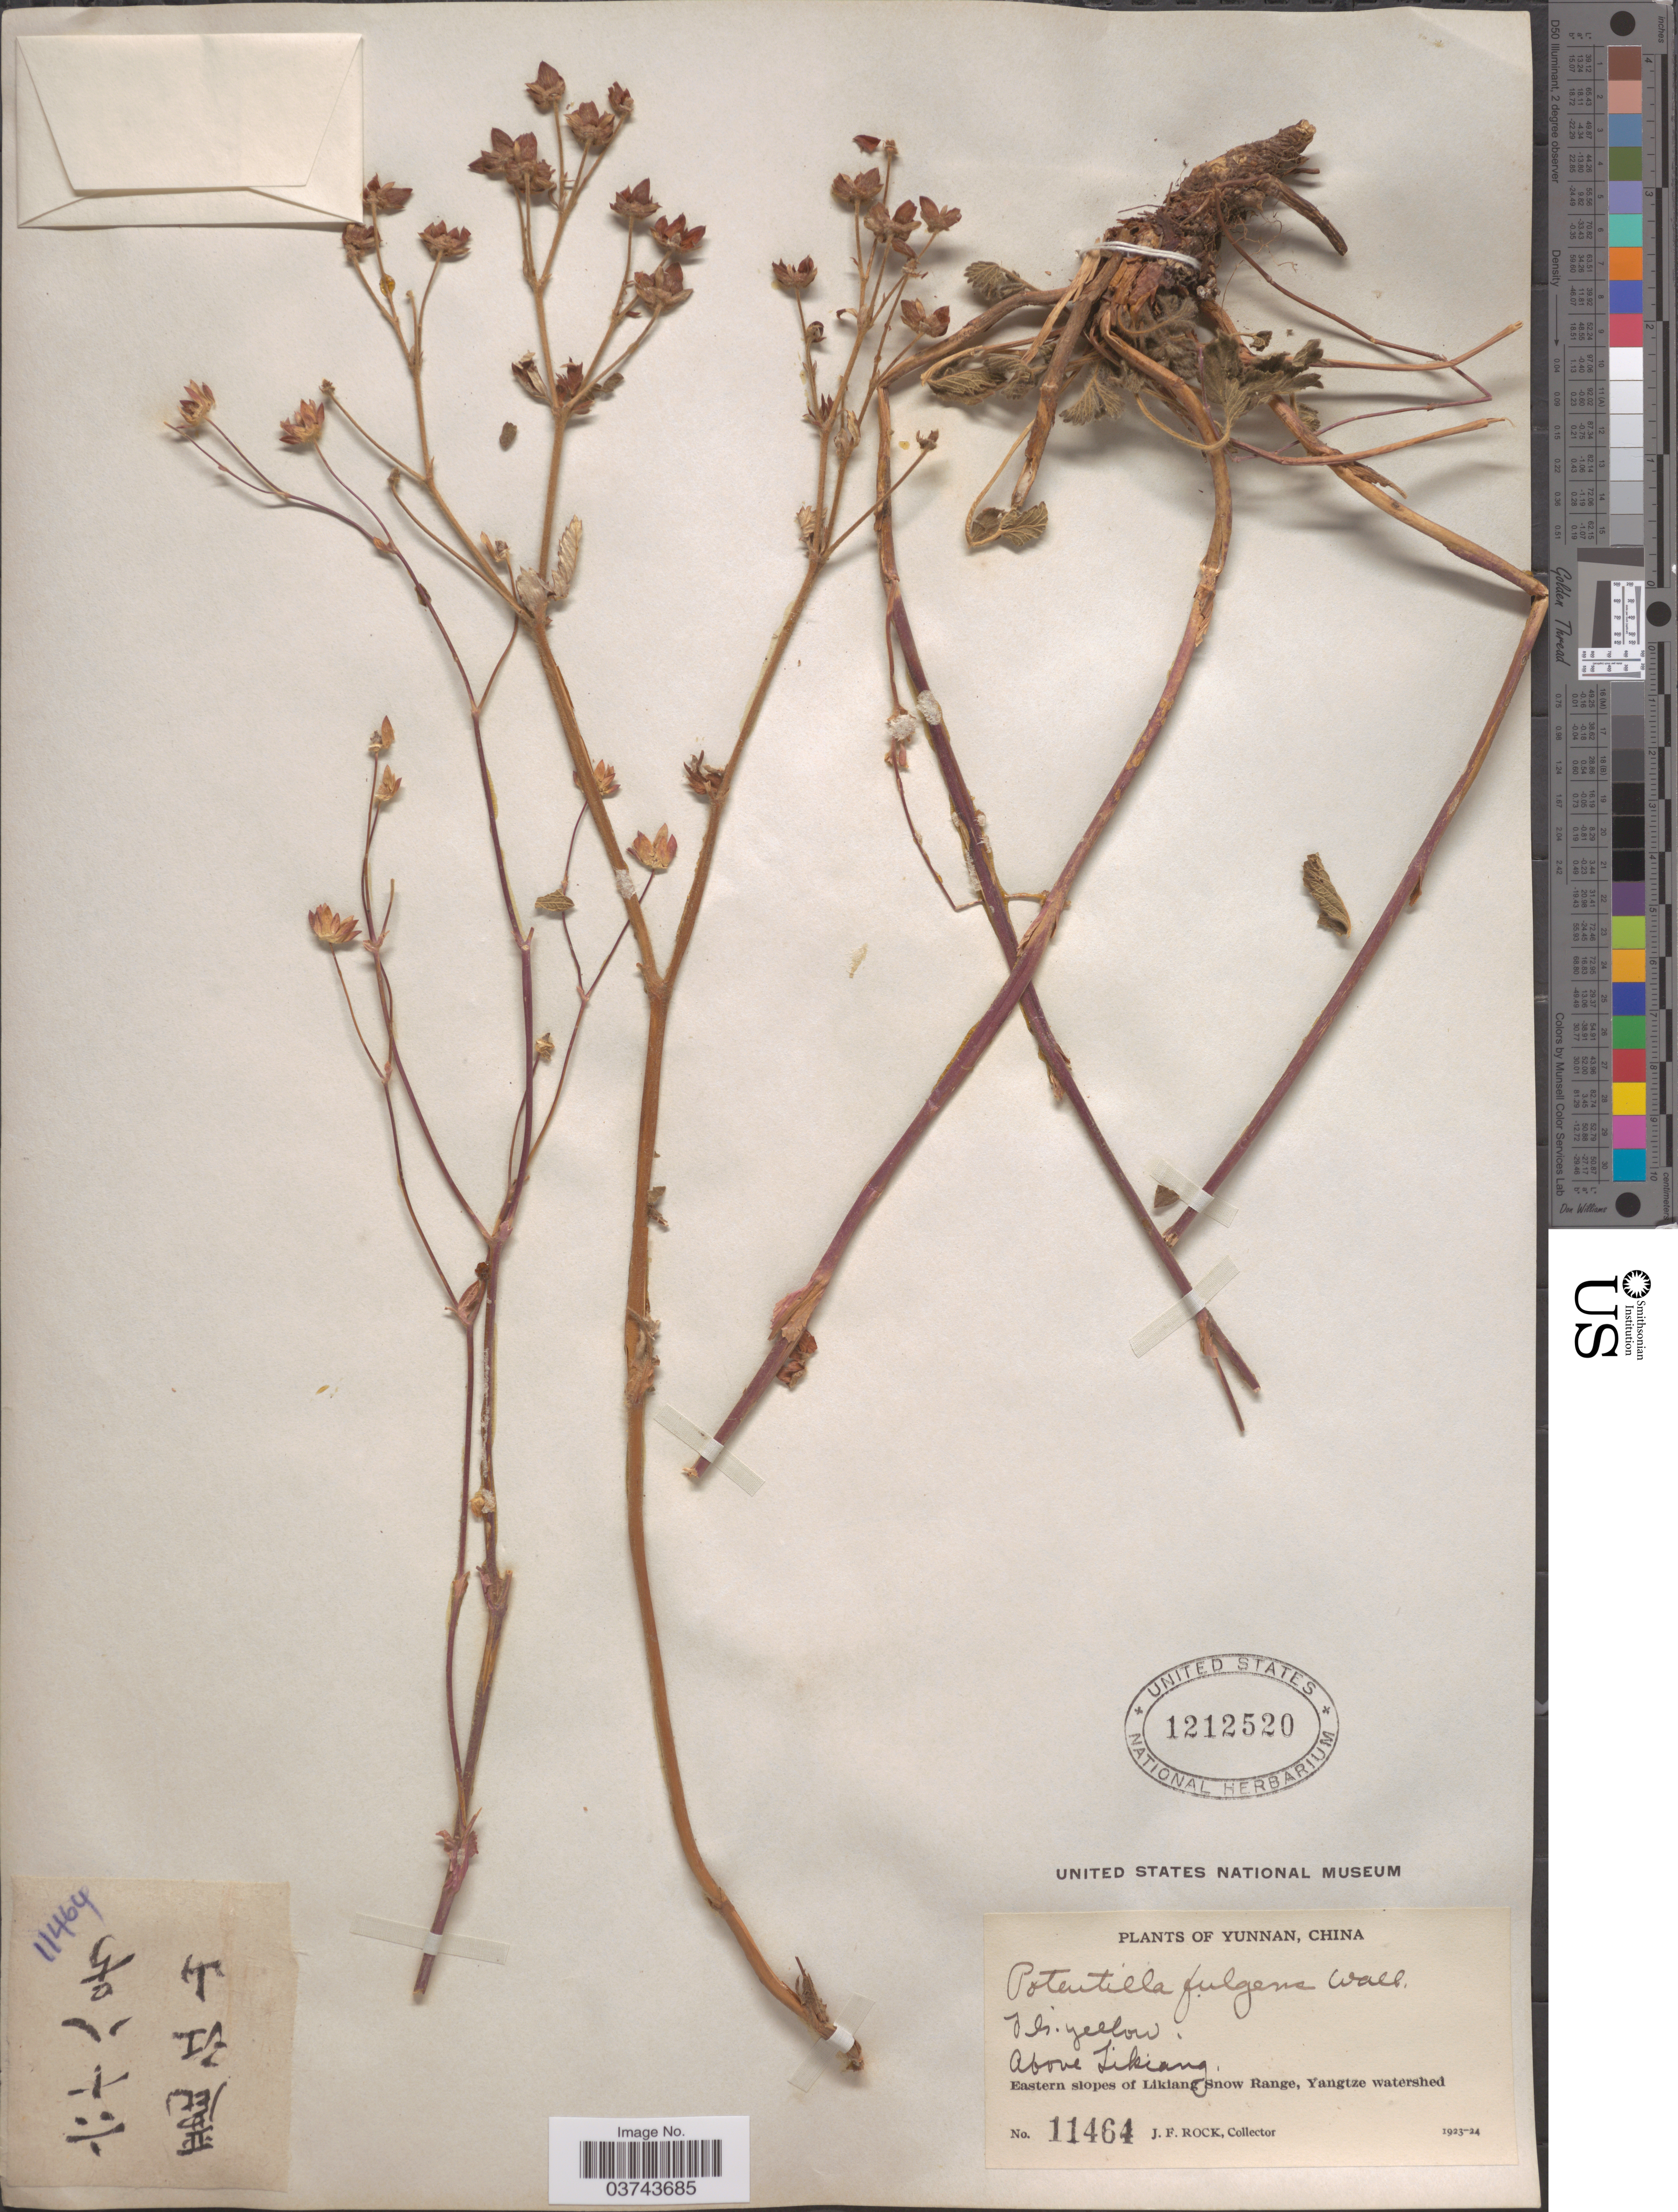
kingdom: Plantae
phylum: Tracheophyta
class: Magnoliopsida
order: Rosales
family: Rosaceae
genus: Potentilla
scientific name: Potentilla fulgens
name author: Wall. ex Hook.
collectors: J. Rock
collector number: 11464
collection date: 1923/1924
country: China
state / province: Yunnan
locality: Above Likiang. Eastern slopes of Likiang Snow Range, Yangtze watershed.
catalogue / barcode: US 1212520